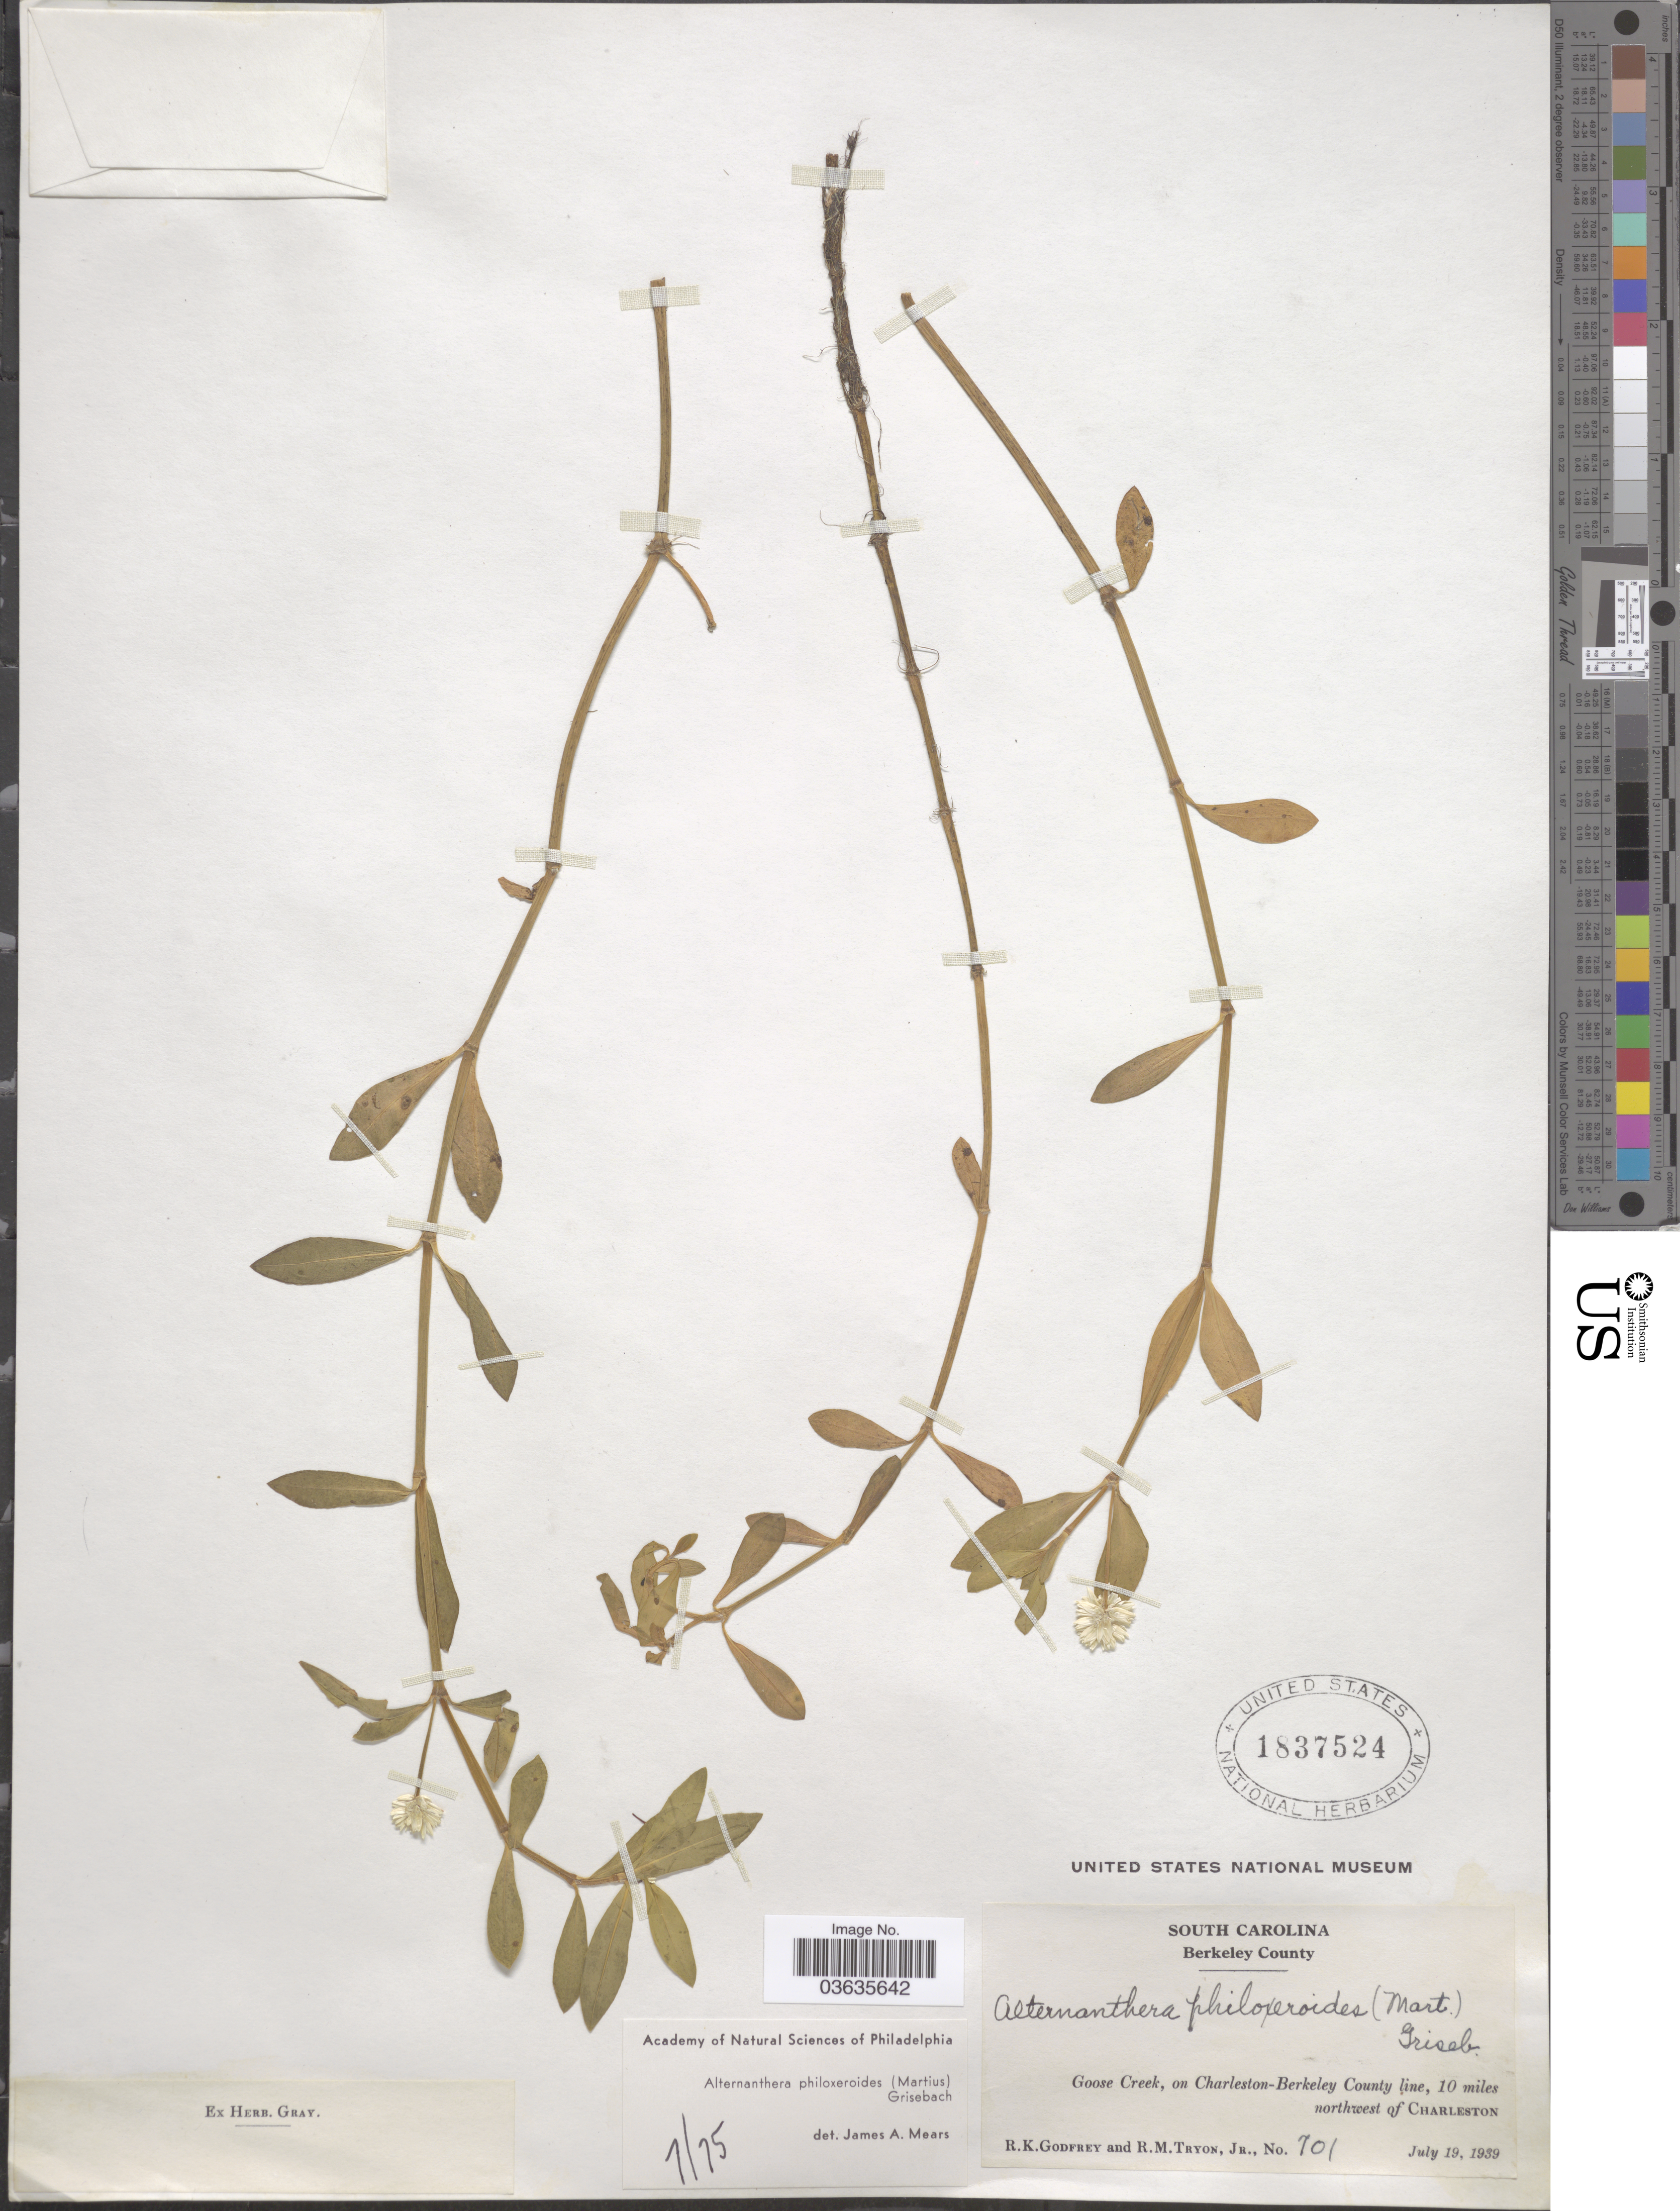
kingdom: Plantae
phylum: Tracheophyta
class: Magnoliopsida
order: Caryophyllales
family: Amaranthaceae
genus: Alternanthera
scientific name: Alternanthera philoxeroides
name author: (Mart.) Griseb.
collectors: R. K. Godfrey & R. Tryon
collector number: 701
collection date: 1939-07-19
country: United States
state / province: South Carolina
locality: Berkeley County. Goose Creek, on Charleston-Berkeley County line, 10 miles northwest of Charleston.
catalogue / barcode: US 1837524